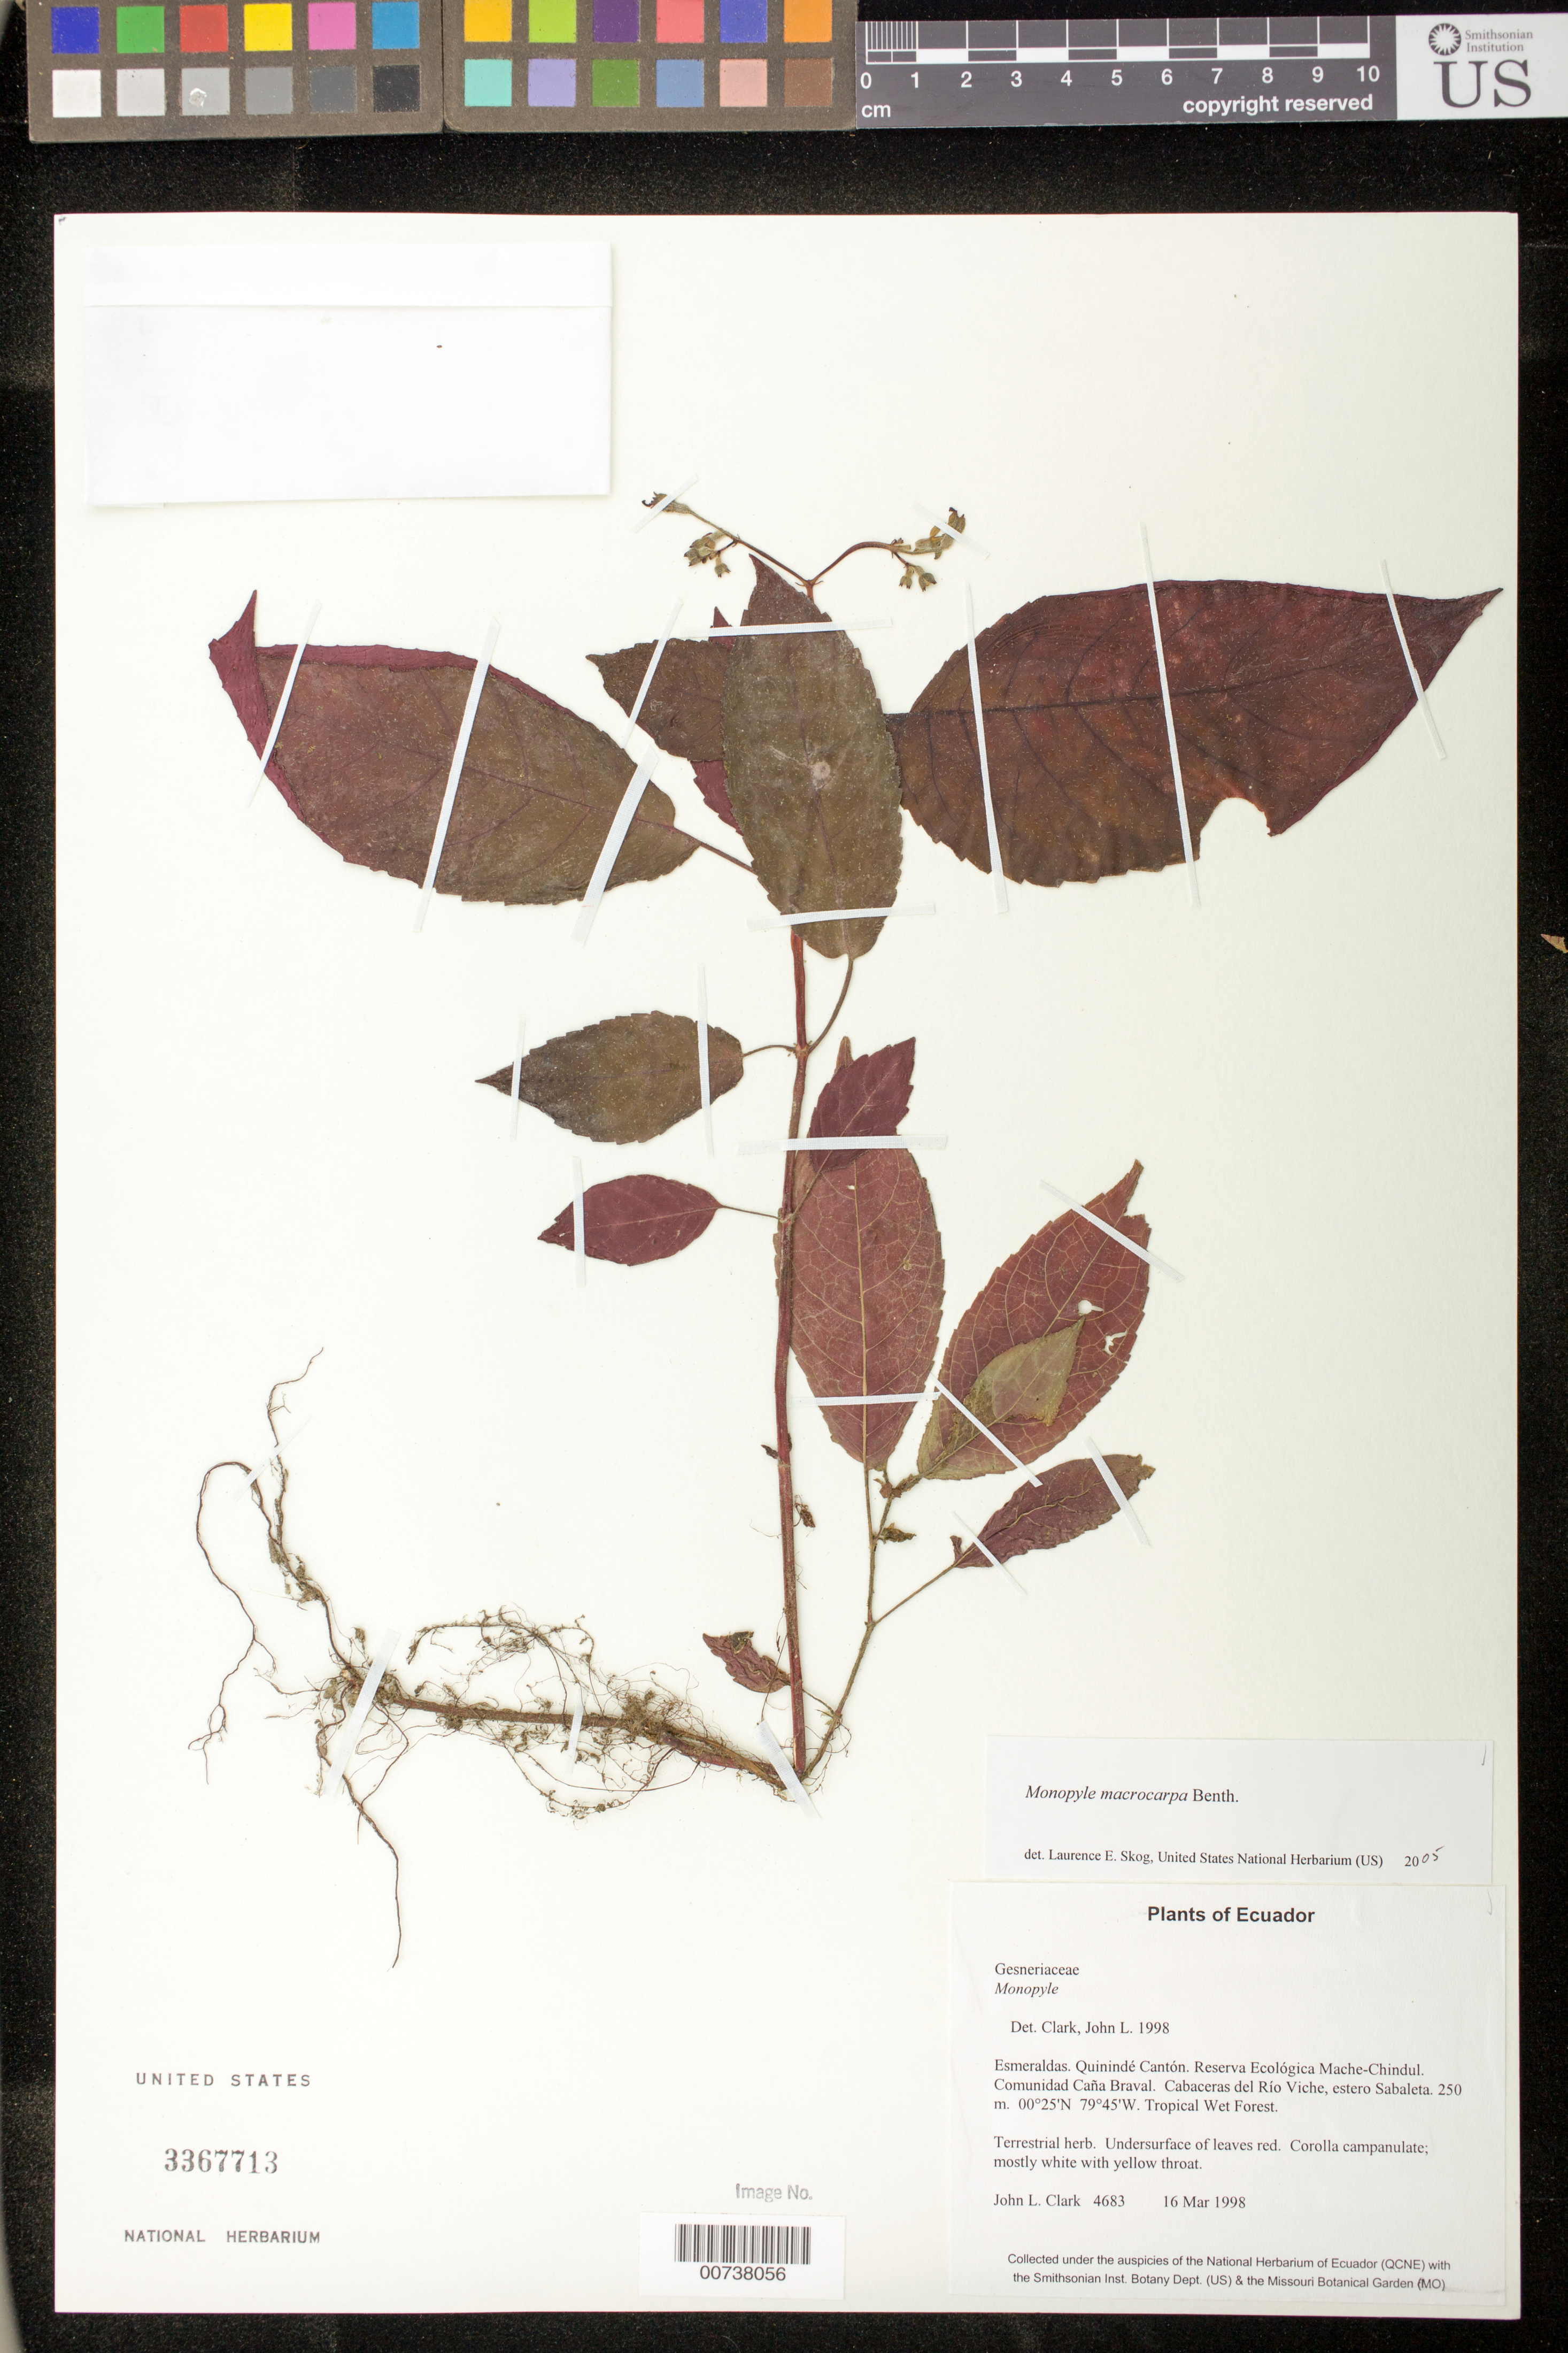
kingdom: Plantae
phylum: Tracheophyta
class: Magnoliopsida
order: Lamiales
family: Gesneriaceae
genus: Monopyle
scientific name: Monopyle macrocarpa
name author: Benth.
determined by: Skog, Laurence E.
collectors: J. L. Clark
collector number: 4683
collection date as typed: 16 Mar 1998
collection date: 1998-03-16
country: Ecuador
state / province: Esmeraldas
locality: Quinindé Cantón. Reserva Ecológica Mache-Chindul. Comunidad Caña Braval. Cabaceras del Río Viche, estero Sabaleta.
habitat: Tropical Wet Forest.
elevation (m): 250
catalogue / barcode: US 3367713